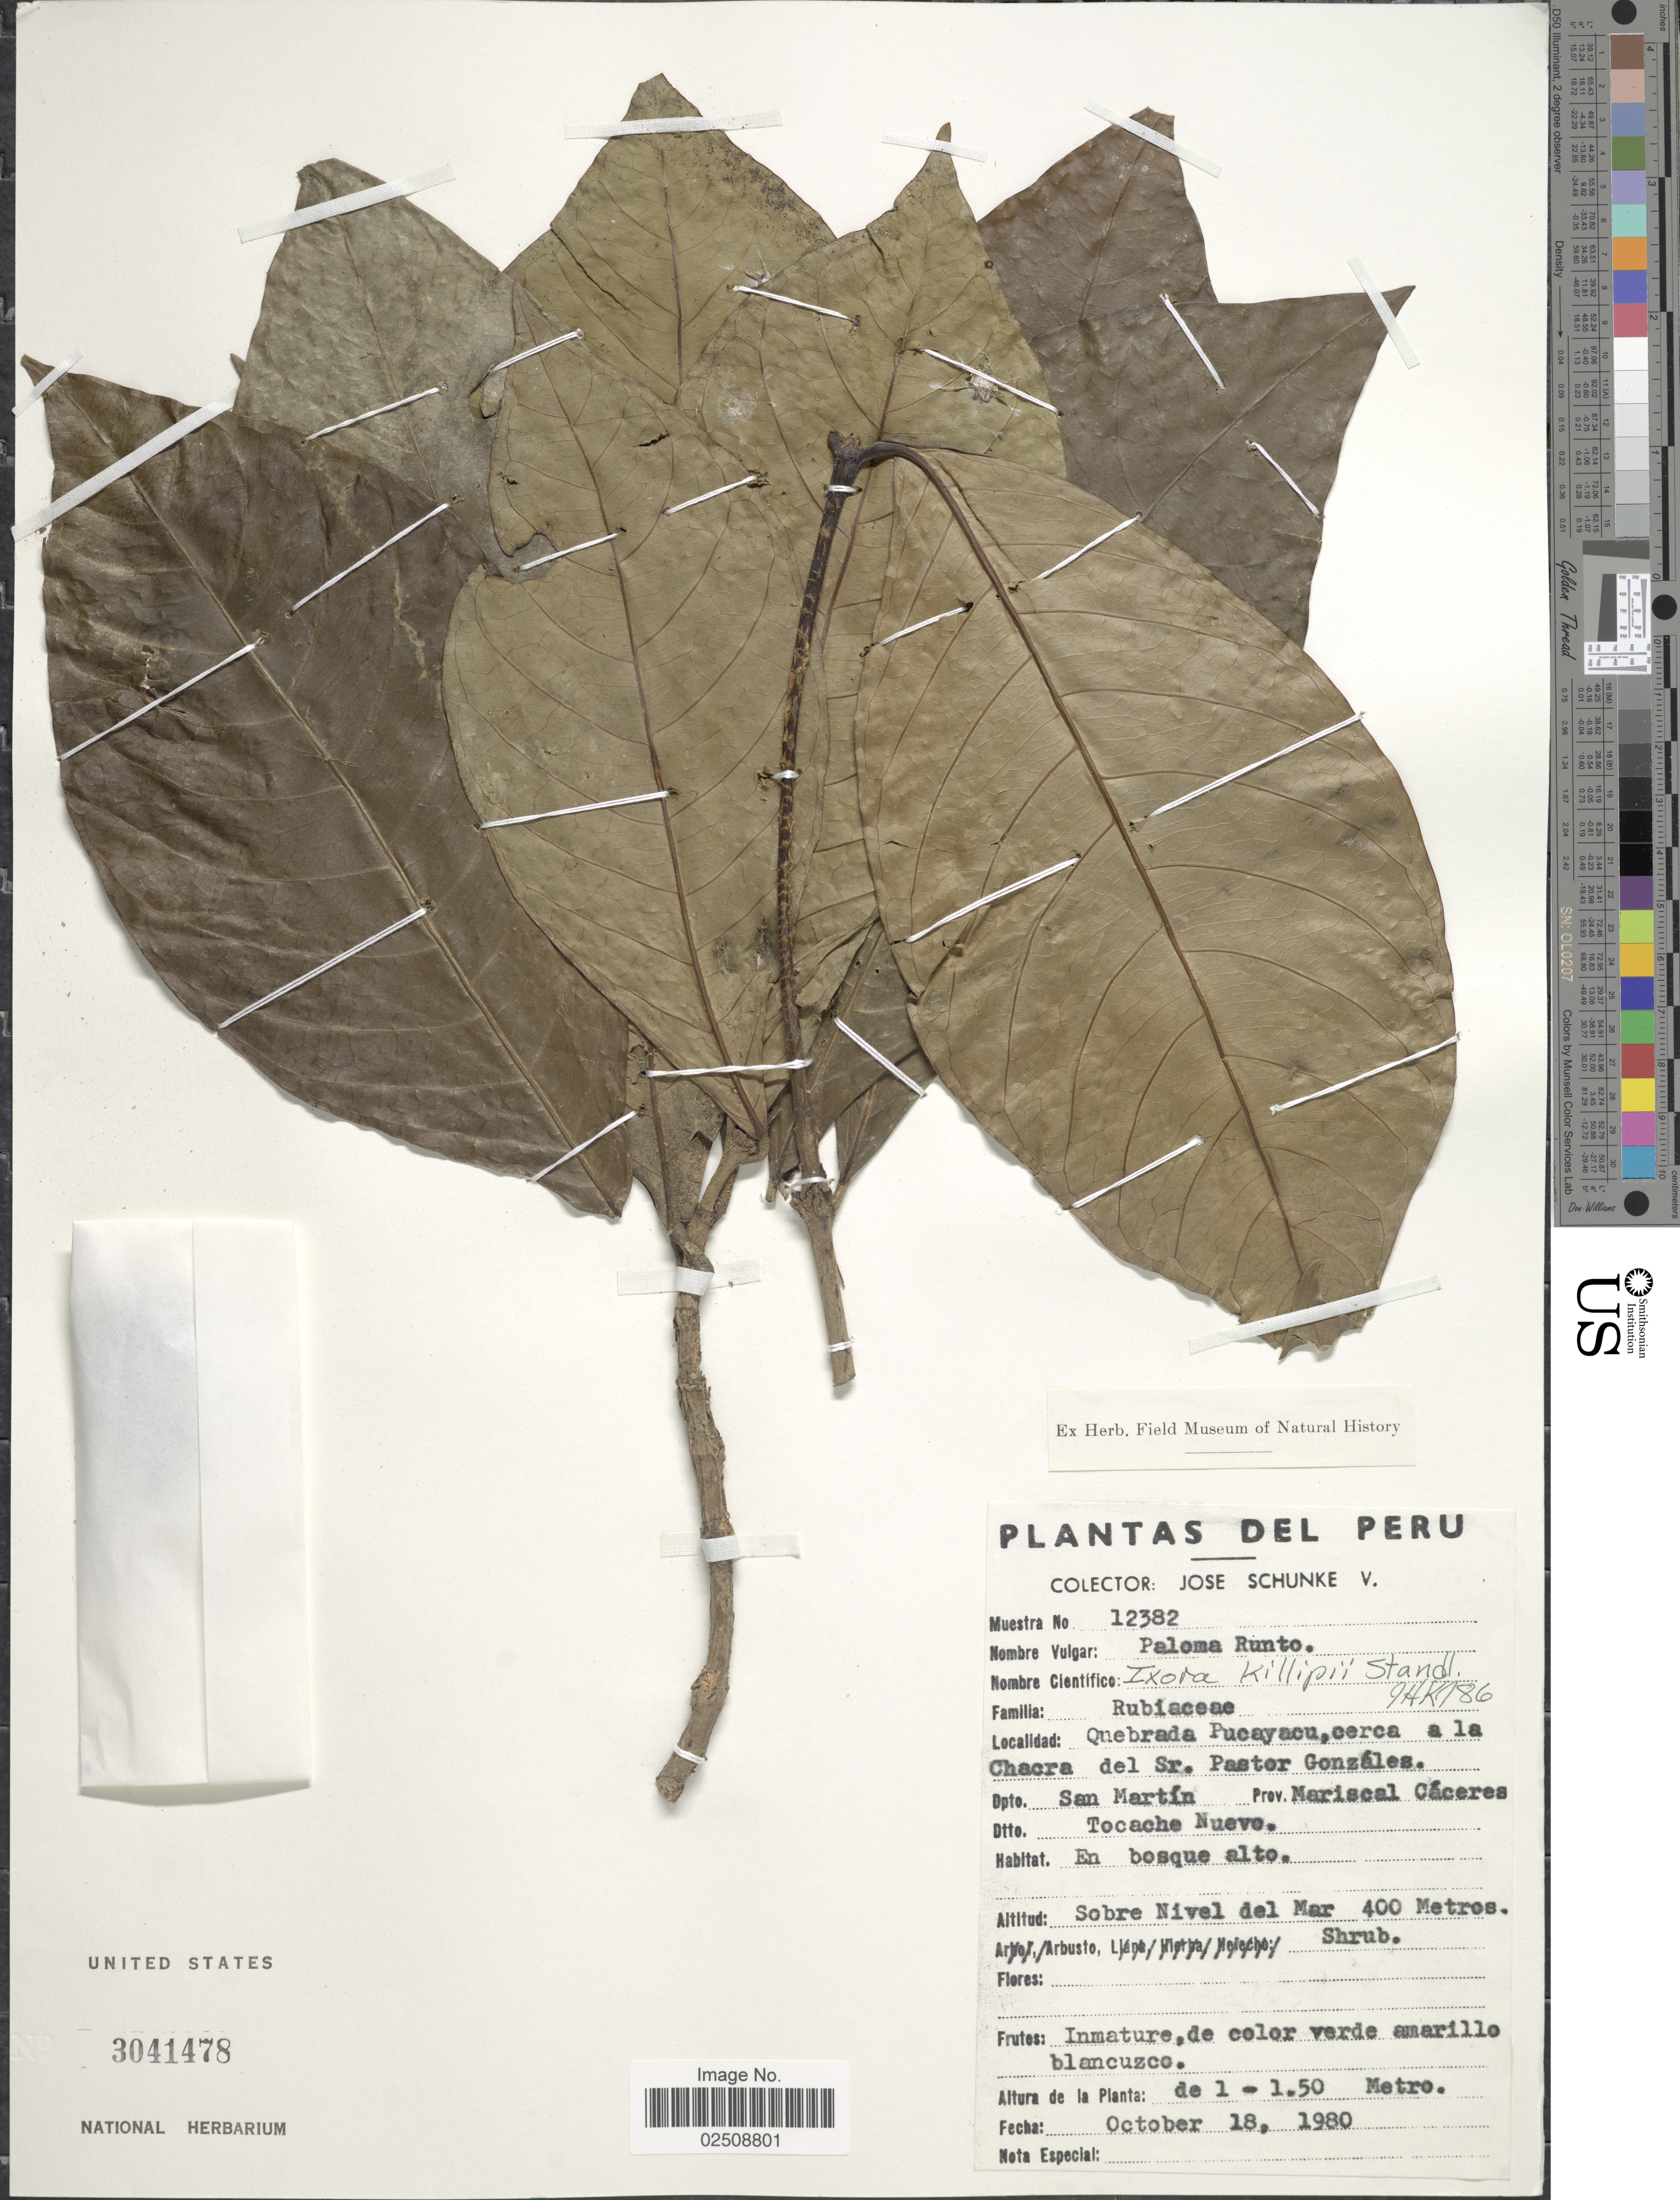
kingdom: Plantae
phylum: Tracheophyta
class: Magnoliopsida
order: Gentianales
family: Rubiaceae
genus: Ixora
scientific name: Ixora killipii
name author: Standl.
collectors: J. Schunke Vigo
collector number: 12382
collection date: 1980-10-18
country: Peru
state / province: San Martín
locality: Quebrada Pucayacu, cerca a la Chacra del Sr. Pastor Gonzales. Dpto. San Martin. Prov. Mariscal Caceres. Dtto. Tocache Nuevo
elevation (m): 400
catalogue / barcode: US 3041478